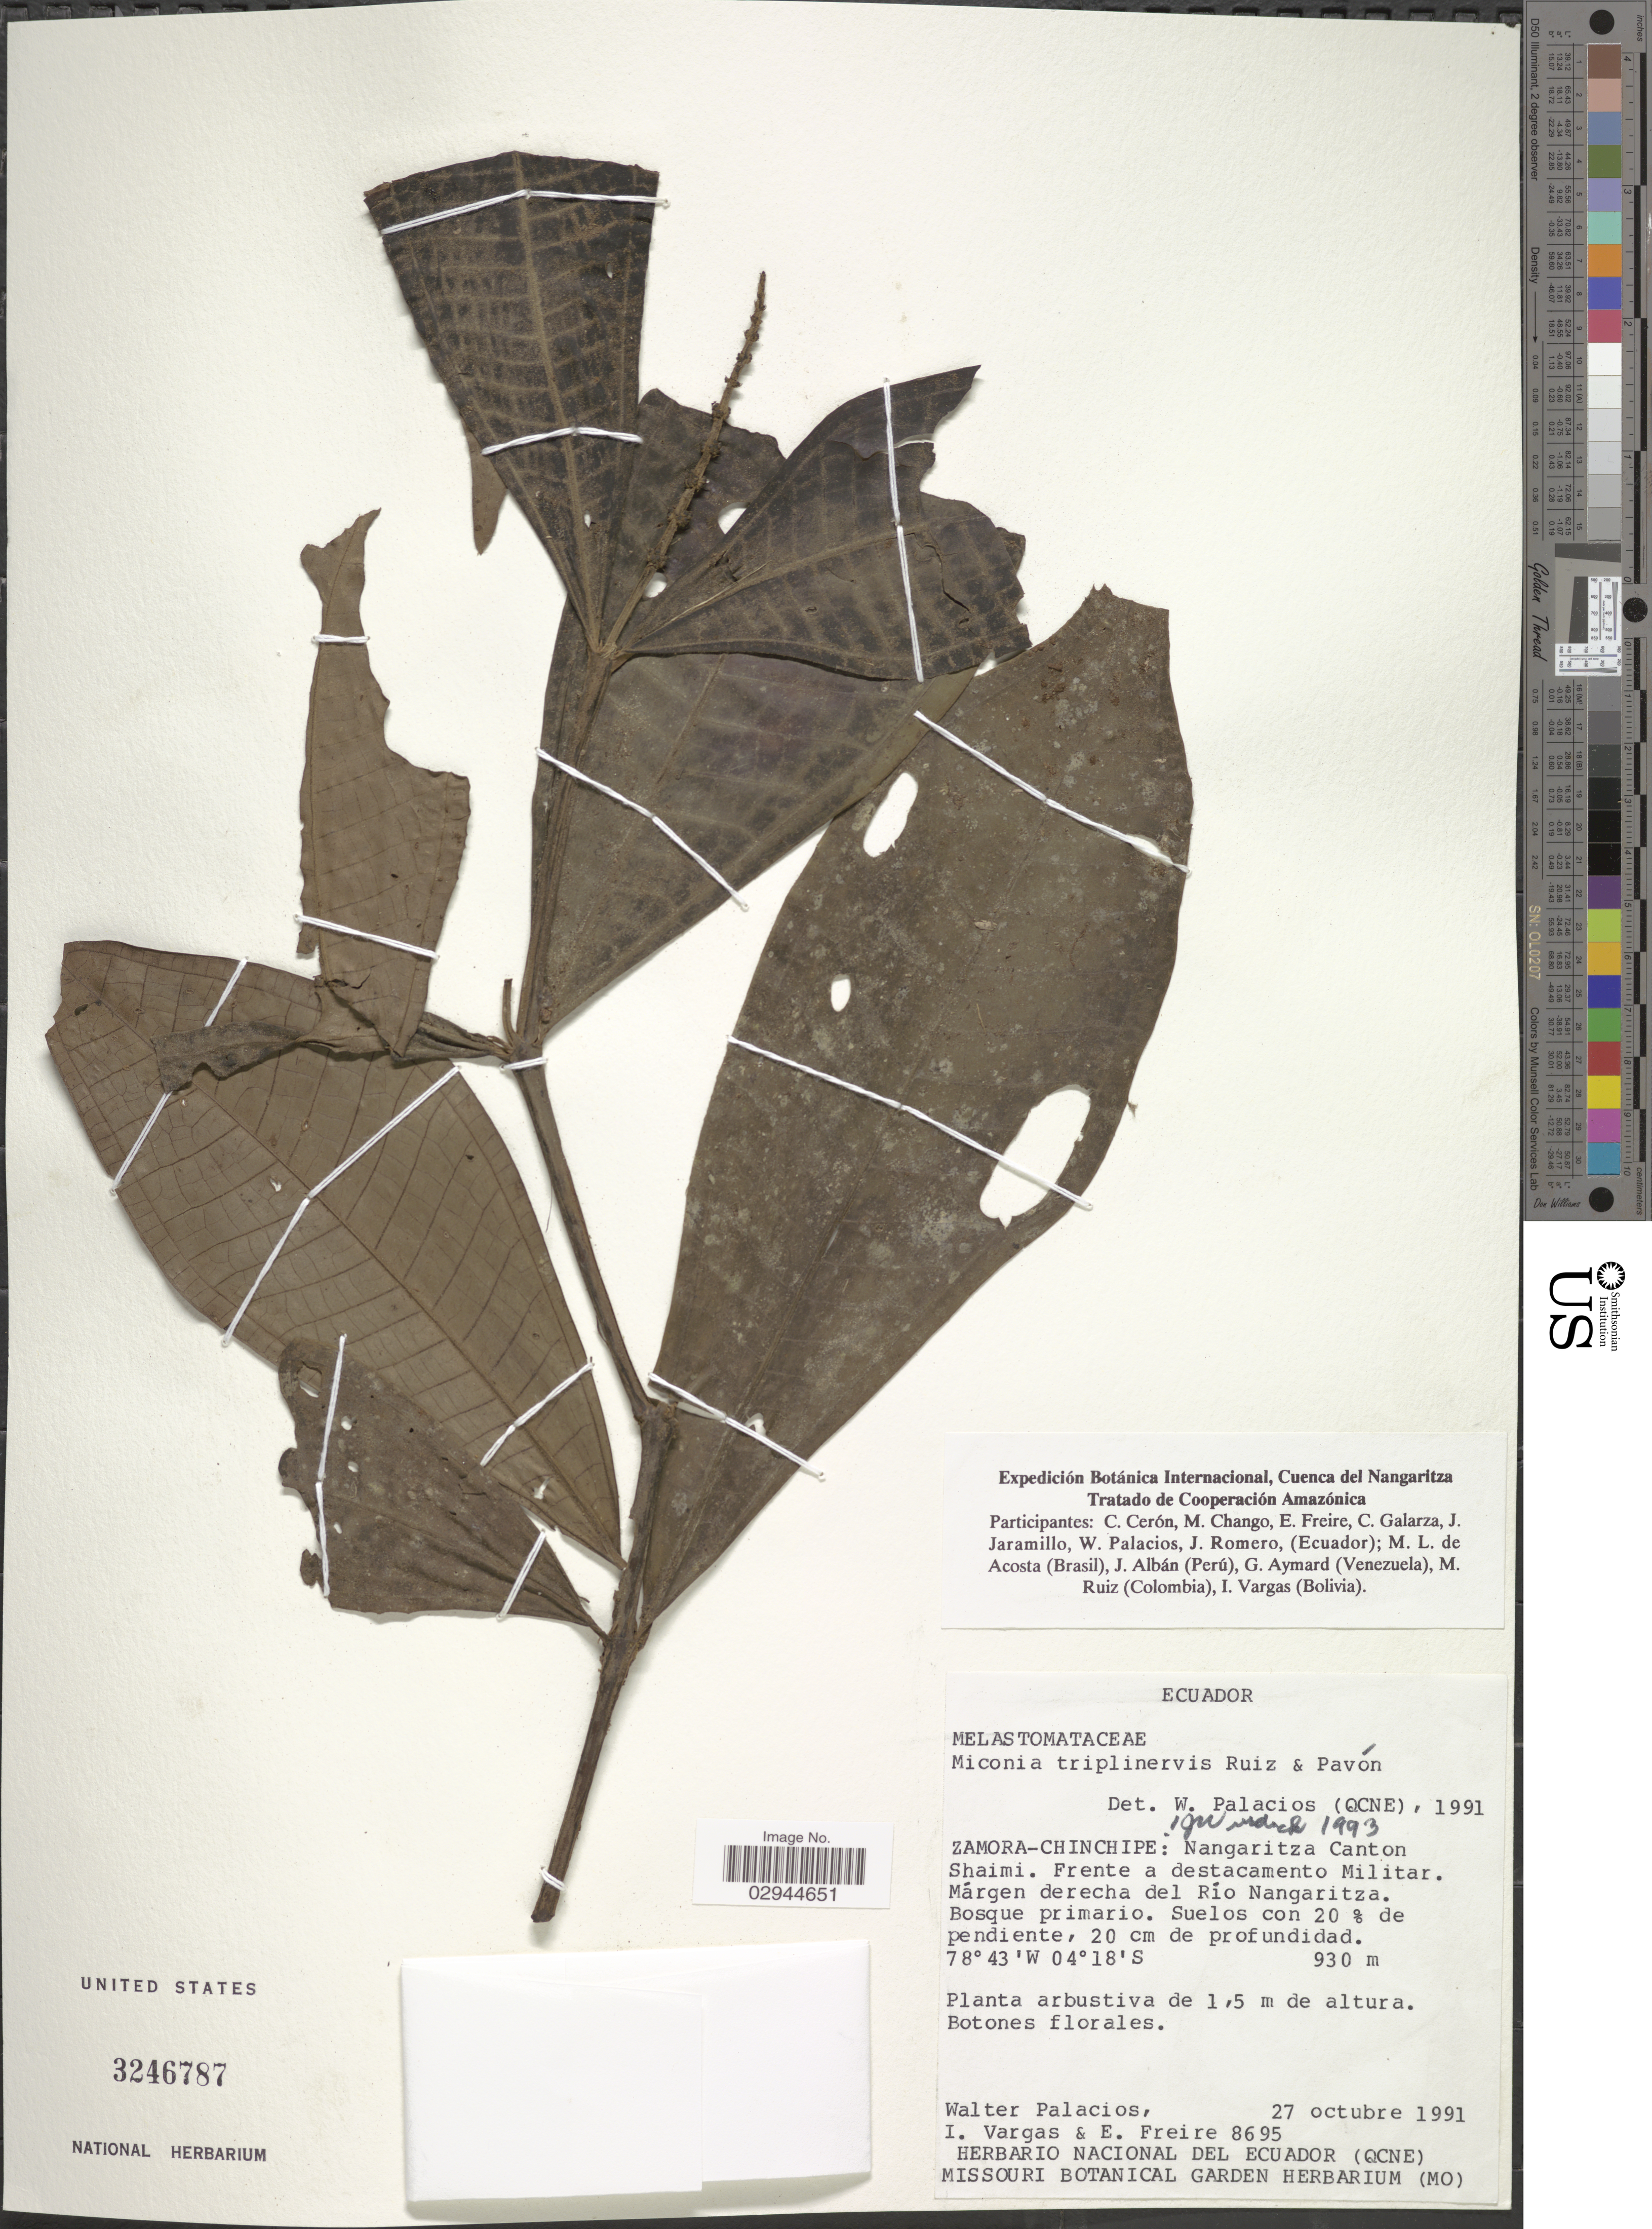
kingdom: Plantae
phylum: Tracheophyta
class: Magnoliopsida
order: Myrtales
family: Melastomataceae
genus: Miconia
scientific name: Miconia triplinervis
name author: Ruiz & Pav.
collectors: W. Palacios, I. Vargas & E. Freire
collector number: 8695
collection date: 1991-10-27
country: Ecuador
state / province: Zamora-Chinchipe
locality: Nangaritza Canton, Shaimi, Frente a destacamento Militar, Márgen derecha del Río Nangaritza.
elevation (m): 930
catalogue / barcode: US 3246787